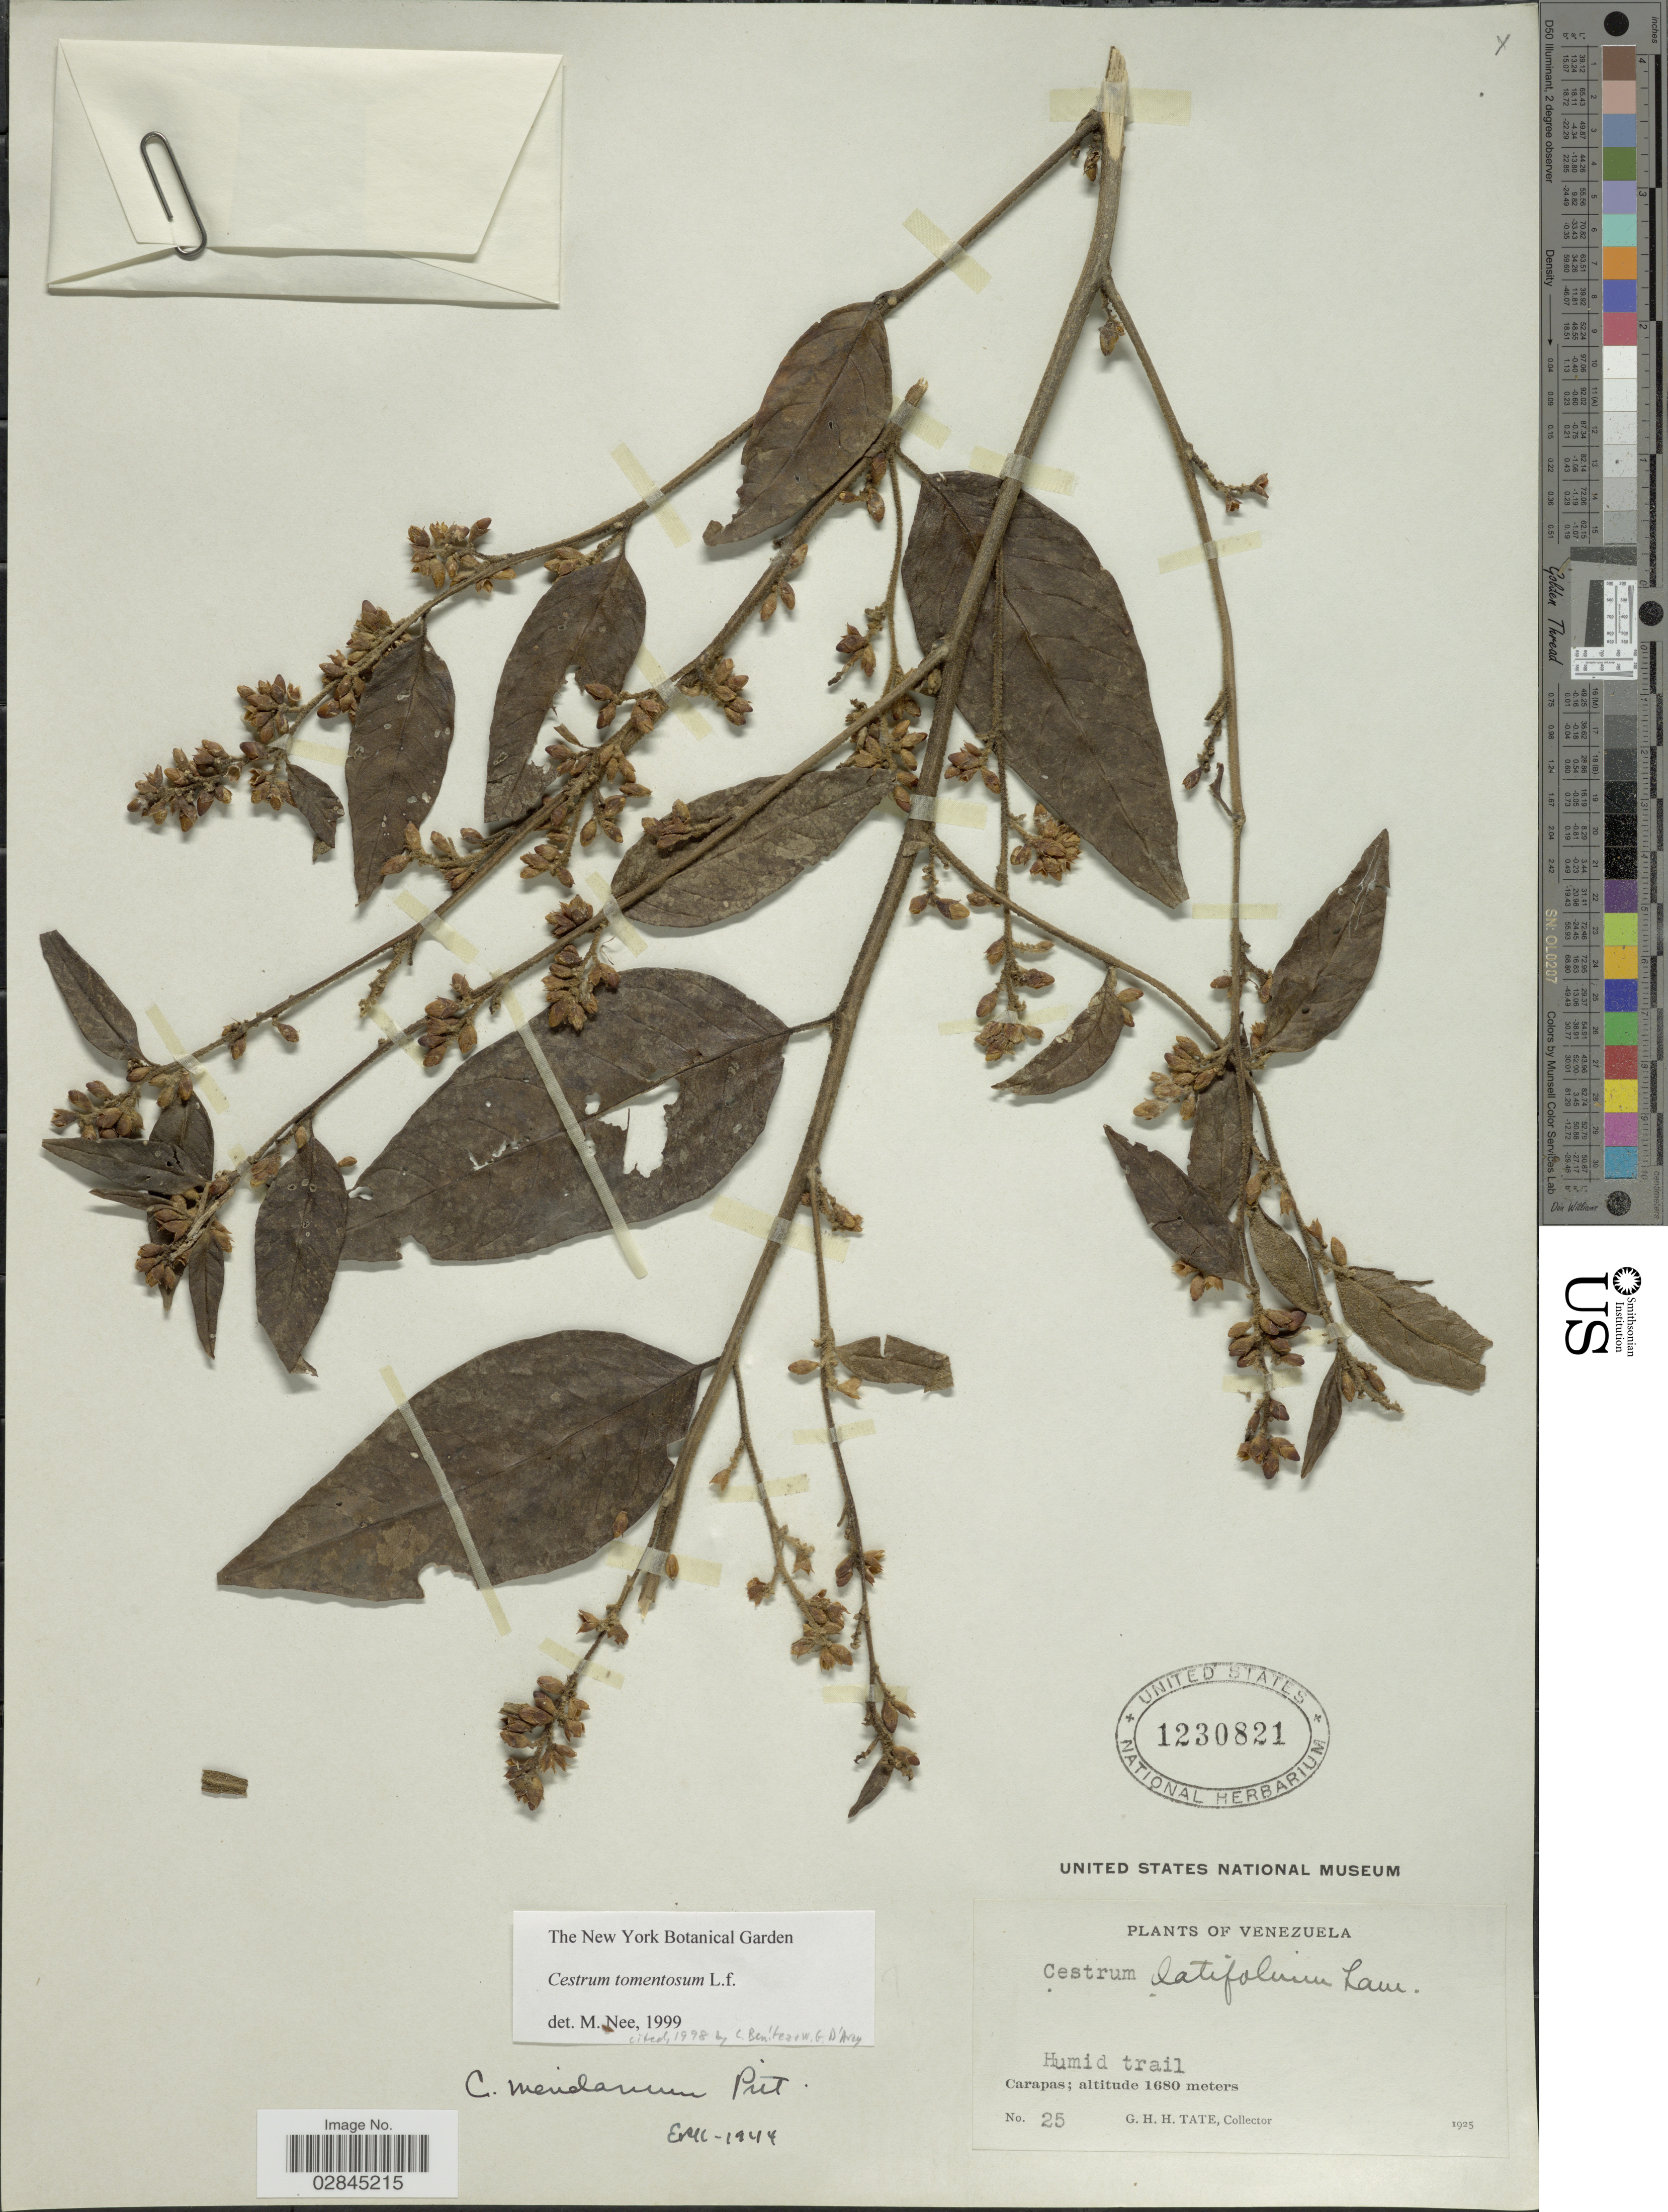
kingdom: Plantae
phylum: Tracheophyta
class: Magnoliopsida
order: Solanales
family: Solanaceae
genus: Cestrum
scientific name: Cestrum tomentosum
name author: L. f.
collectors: G. H. H.Tate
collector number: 25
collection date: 1925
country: Venezuela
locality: Carapas.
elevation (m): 1680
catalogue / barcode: US 1230821